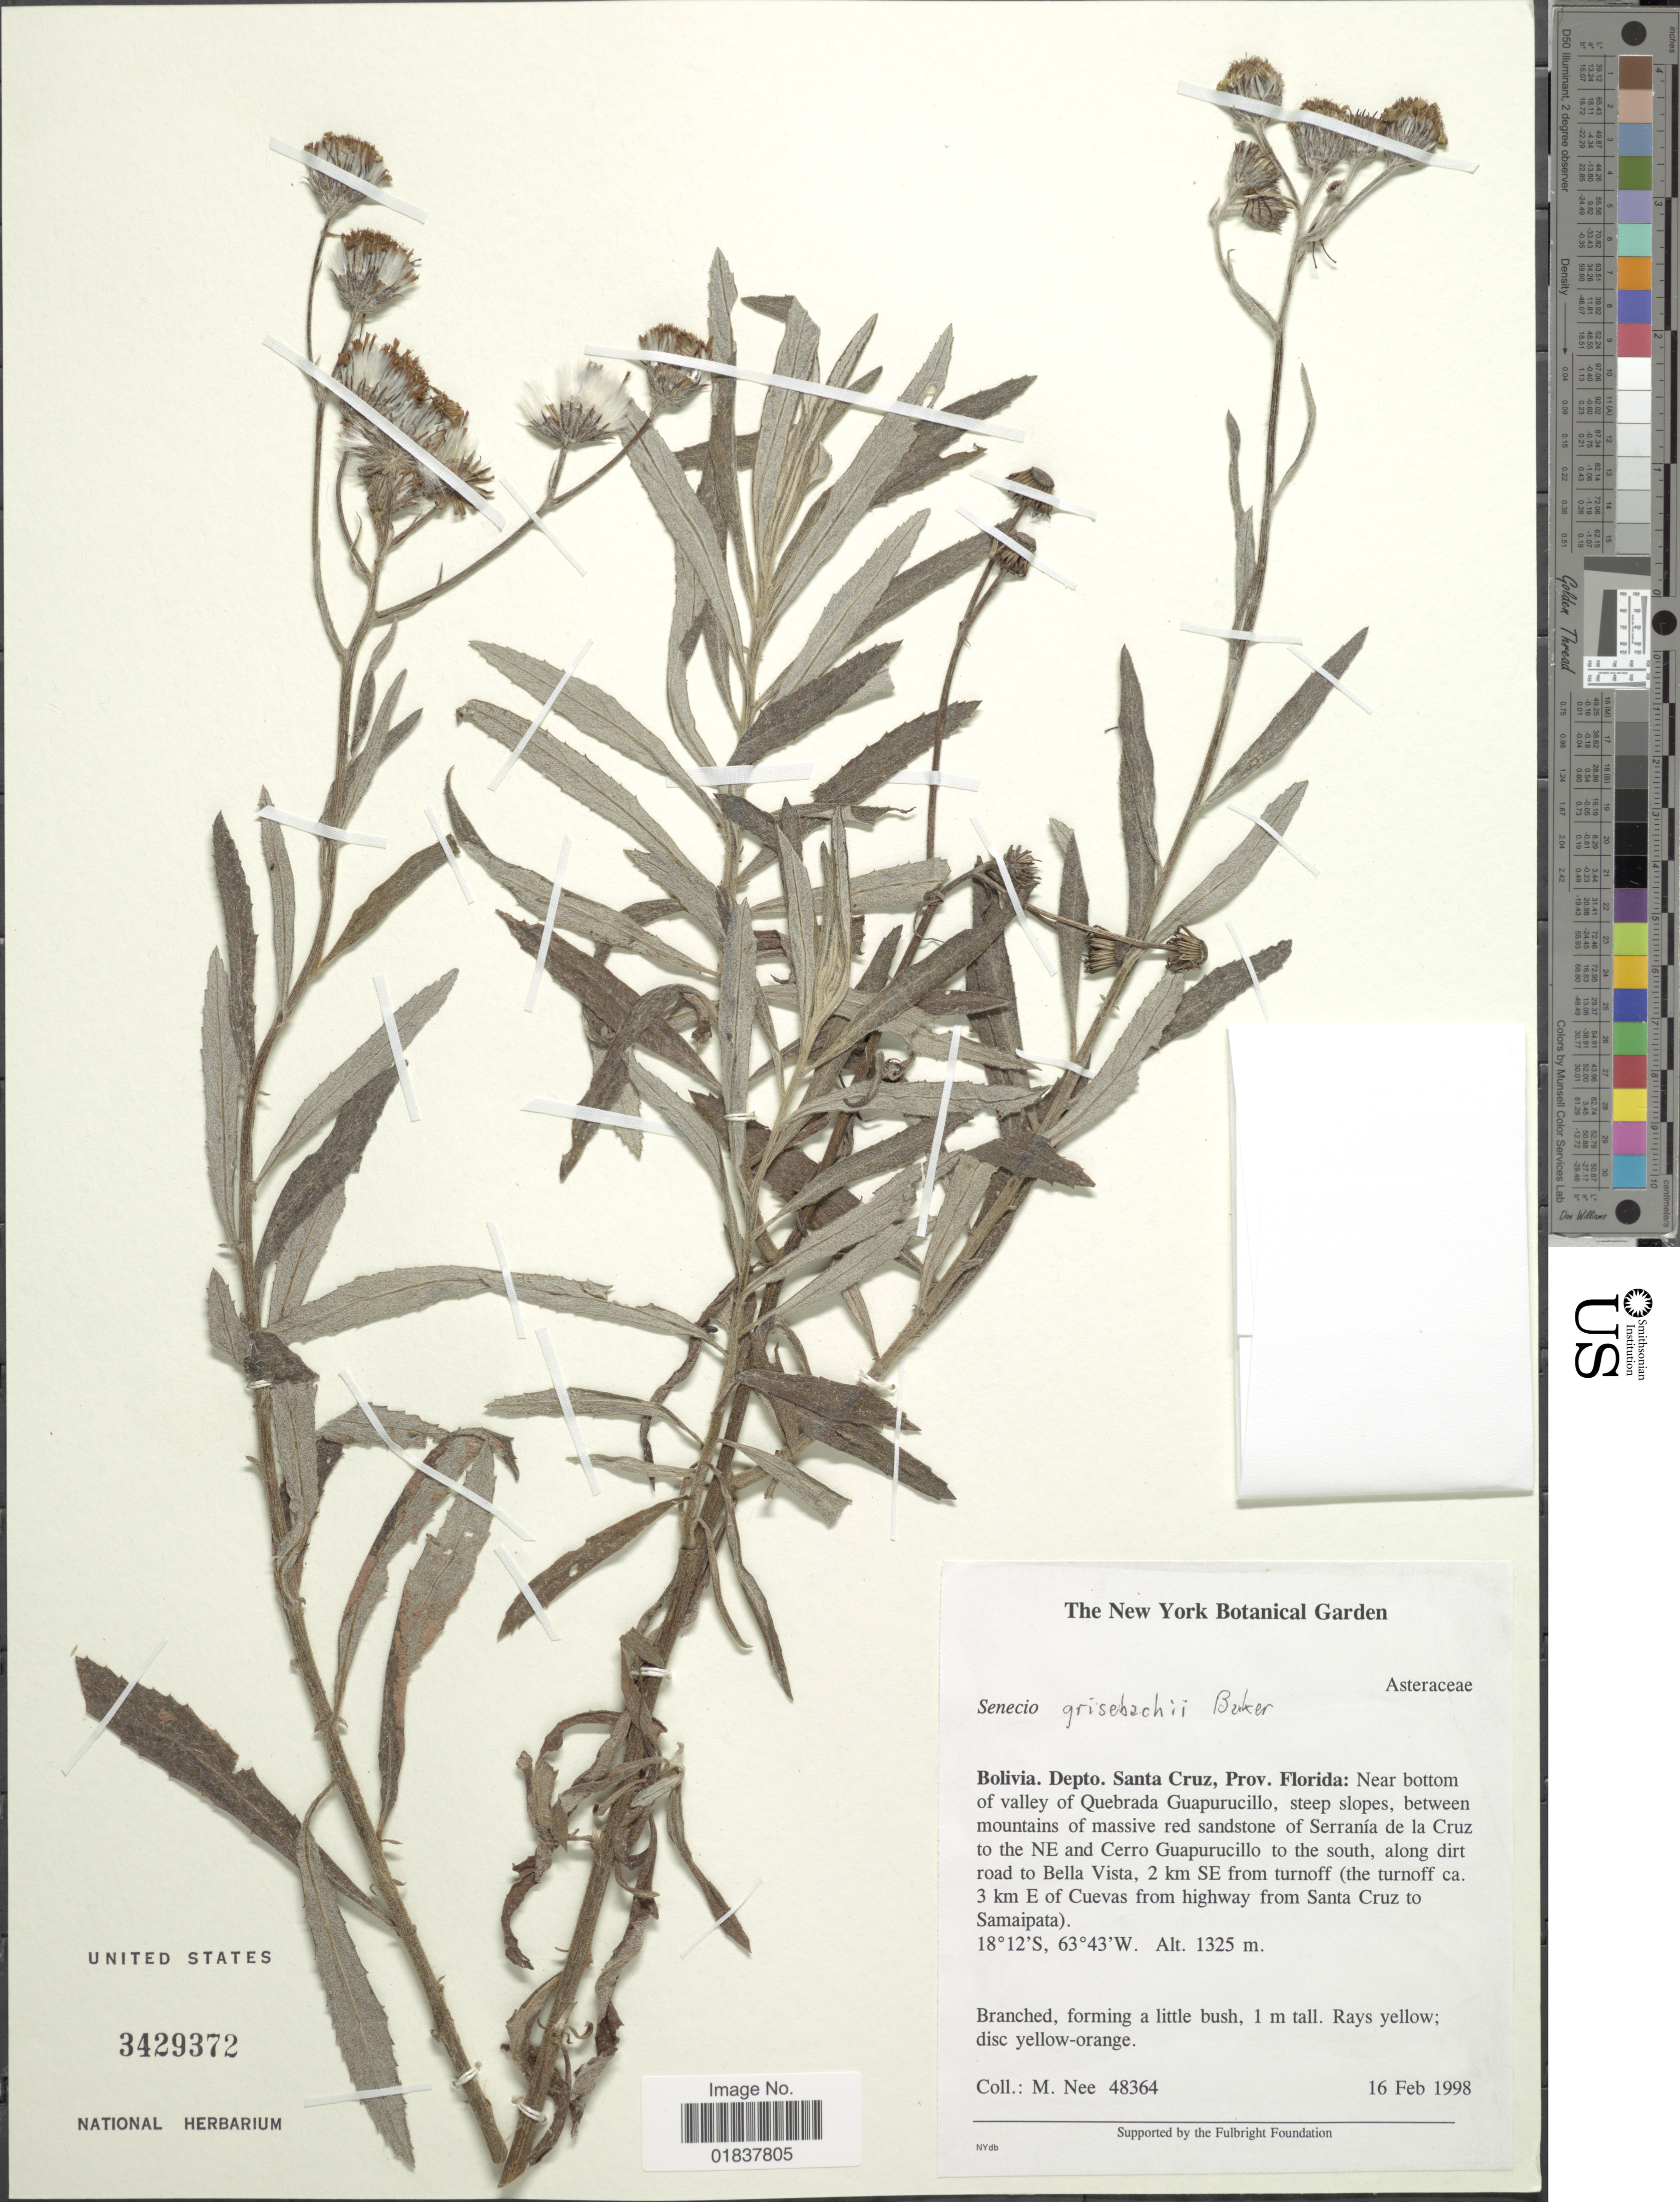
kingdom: Plantae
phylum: Tracheophyta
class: Magnoliopsida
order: Asterales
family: Asteraceae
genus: Senecio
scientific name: Senecio grisebachii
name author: Baker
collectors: M. Nee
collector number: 48364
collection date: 1998-02-16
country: Bolivia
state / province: Santa Cruz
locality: Prov. Florida, near bottom of valley of Quebrada Guapurucillo, between mountains of massive red sandstone of Serrania de la Cruz to the NE and Cerro Guapurucillo to the south, along dirt road to Bella Vista, 2 km SE from turnoff (the turnoff ca 3 km E of Cuevas from highway from Santa Cruz to Samaipata)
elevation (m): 1325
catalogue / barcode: US 3429372